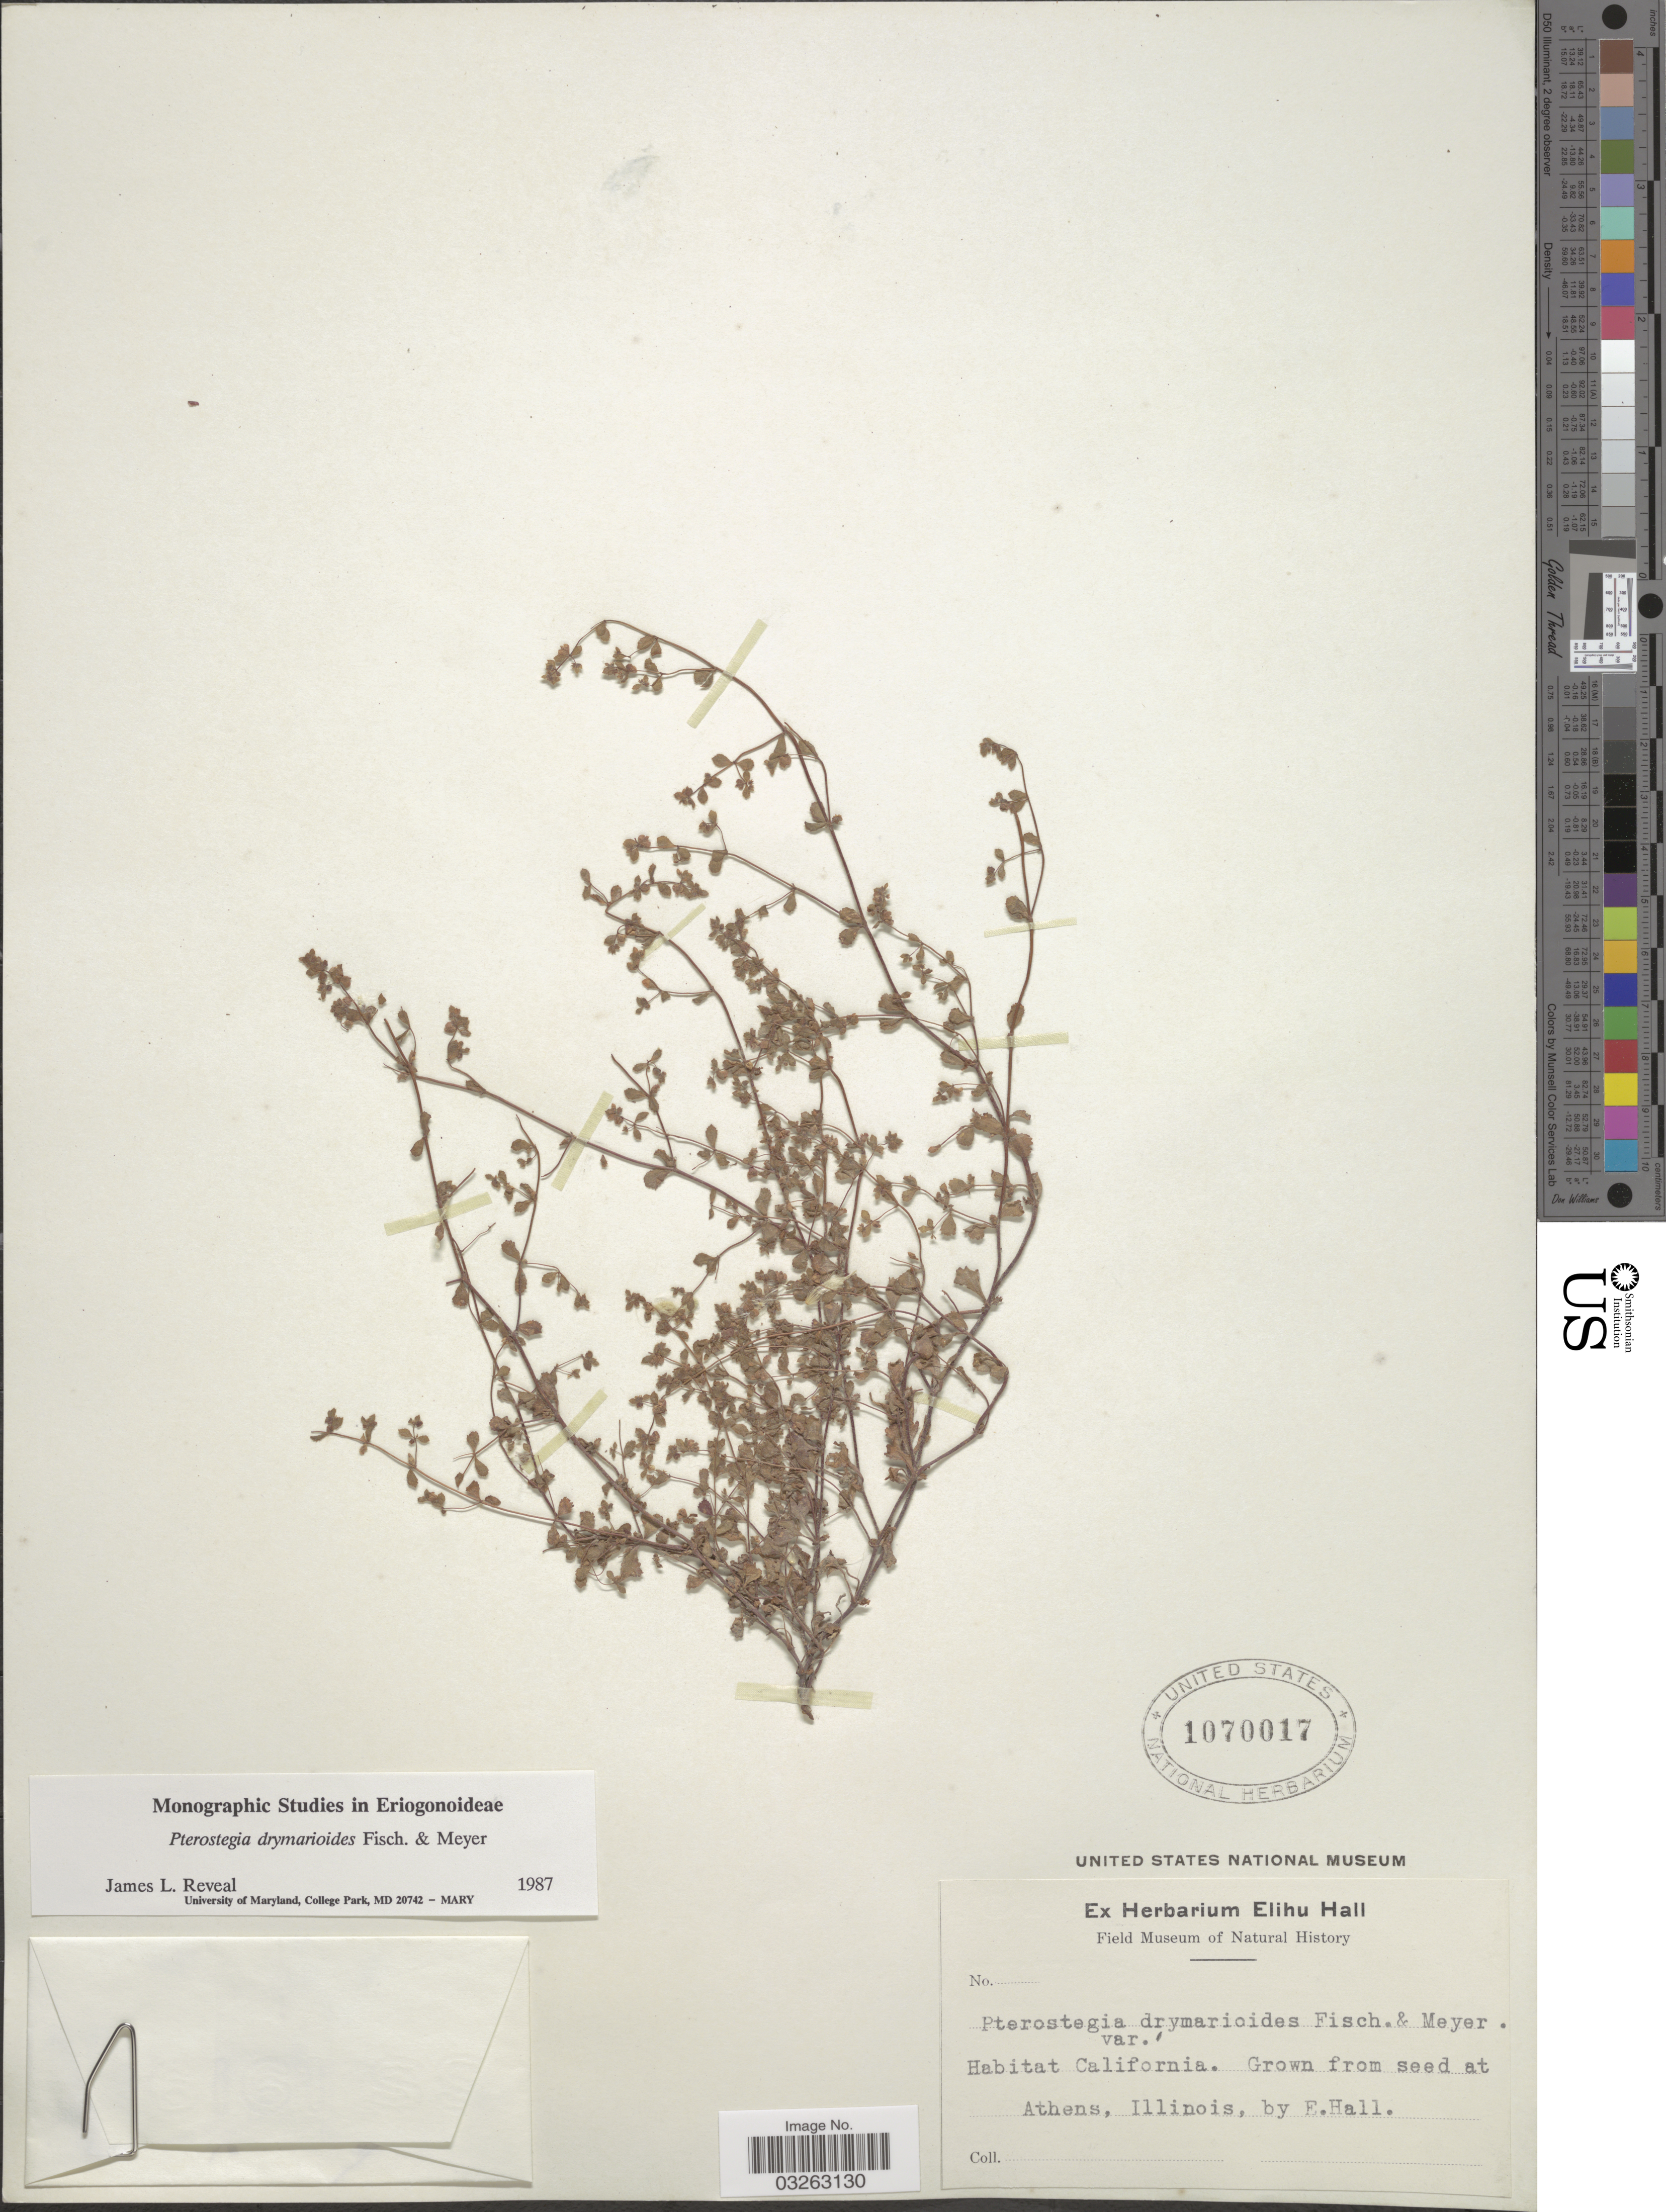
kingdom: Plantae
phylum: Tracheophyta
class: Magnoliopsida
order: Caryophyllales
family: Polygonaceae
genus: Pterostegia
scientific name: Pterostegia drymarioides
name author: Fisch. & C.A. Mey.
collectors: E. Hall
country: United States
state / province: Illinois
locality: Athens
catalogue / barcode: US 1070017